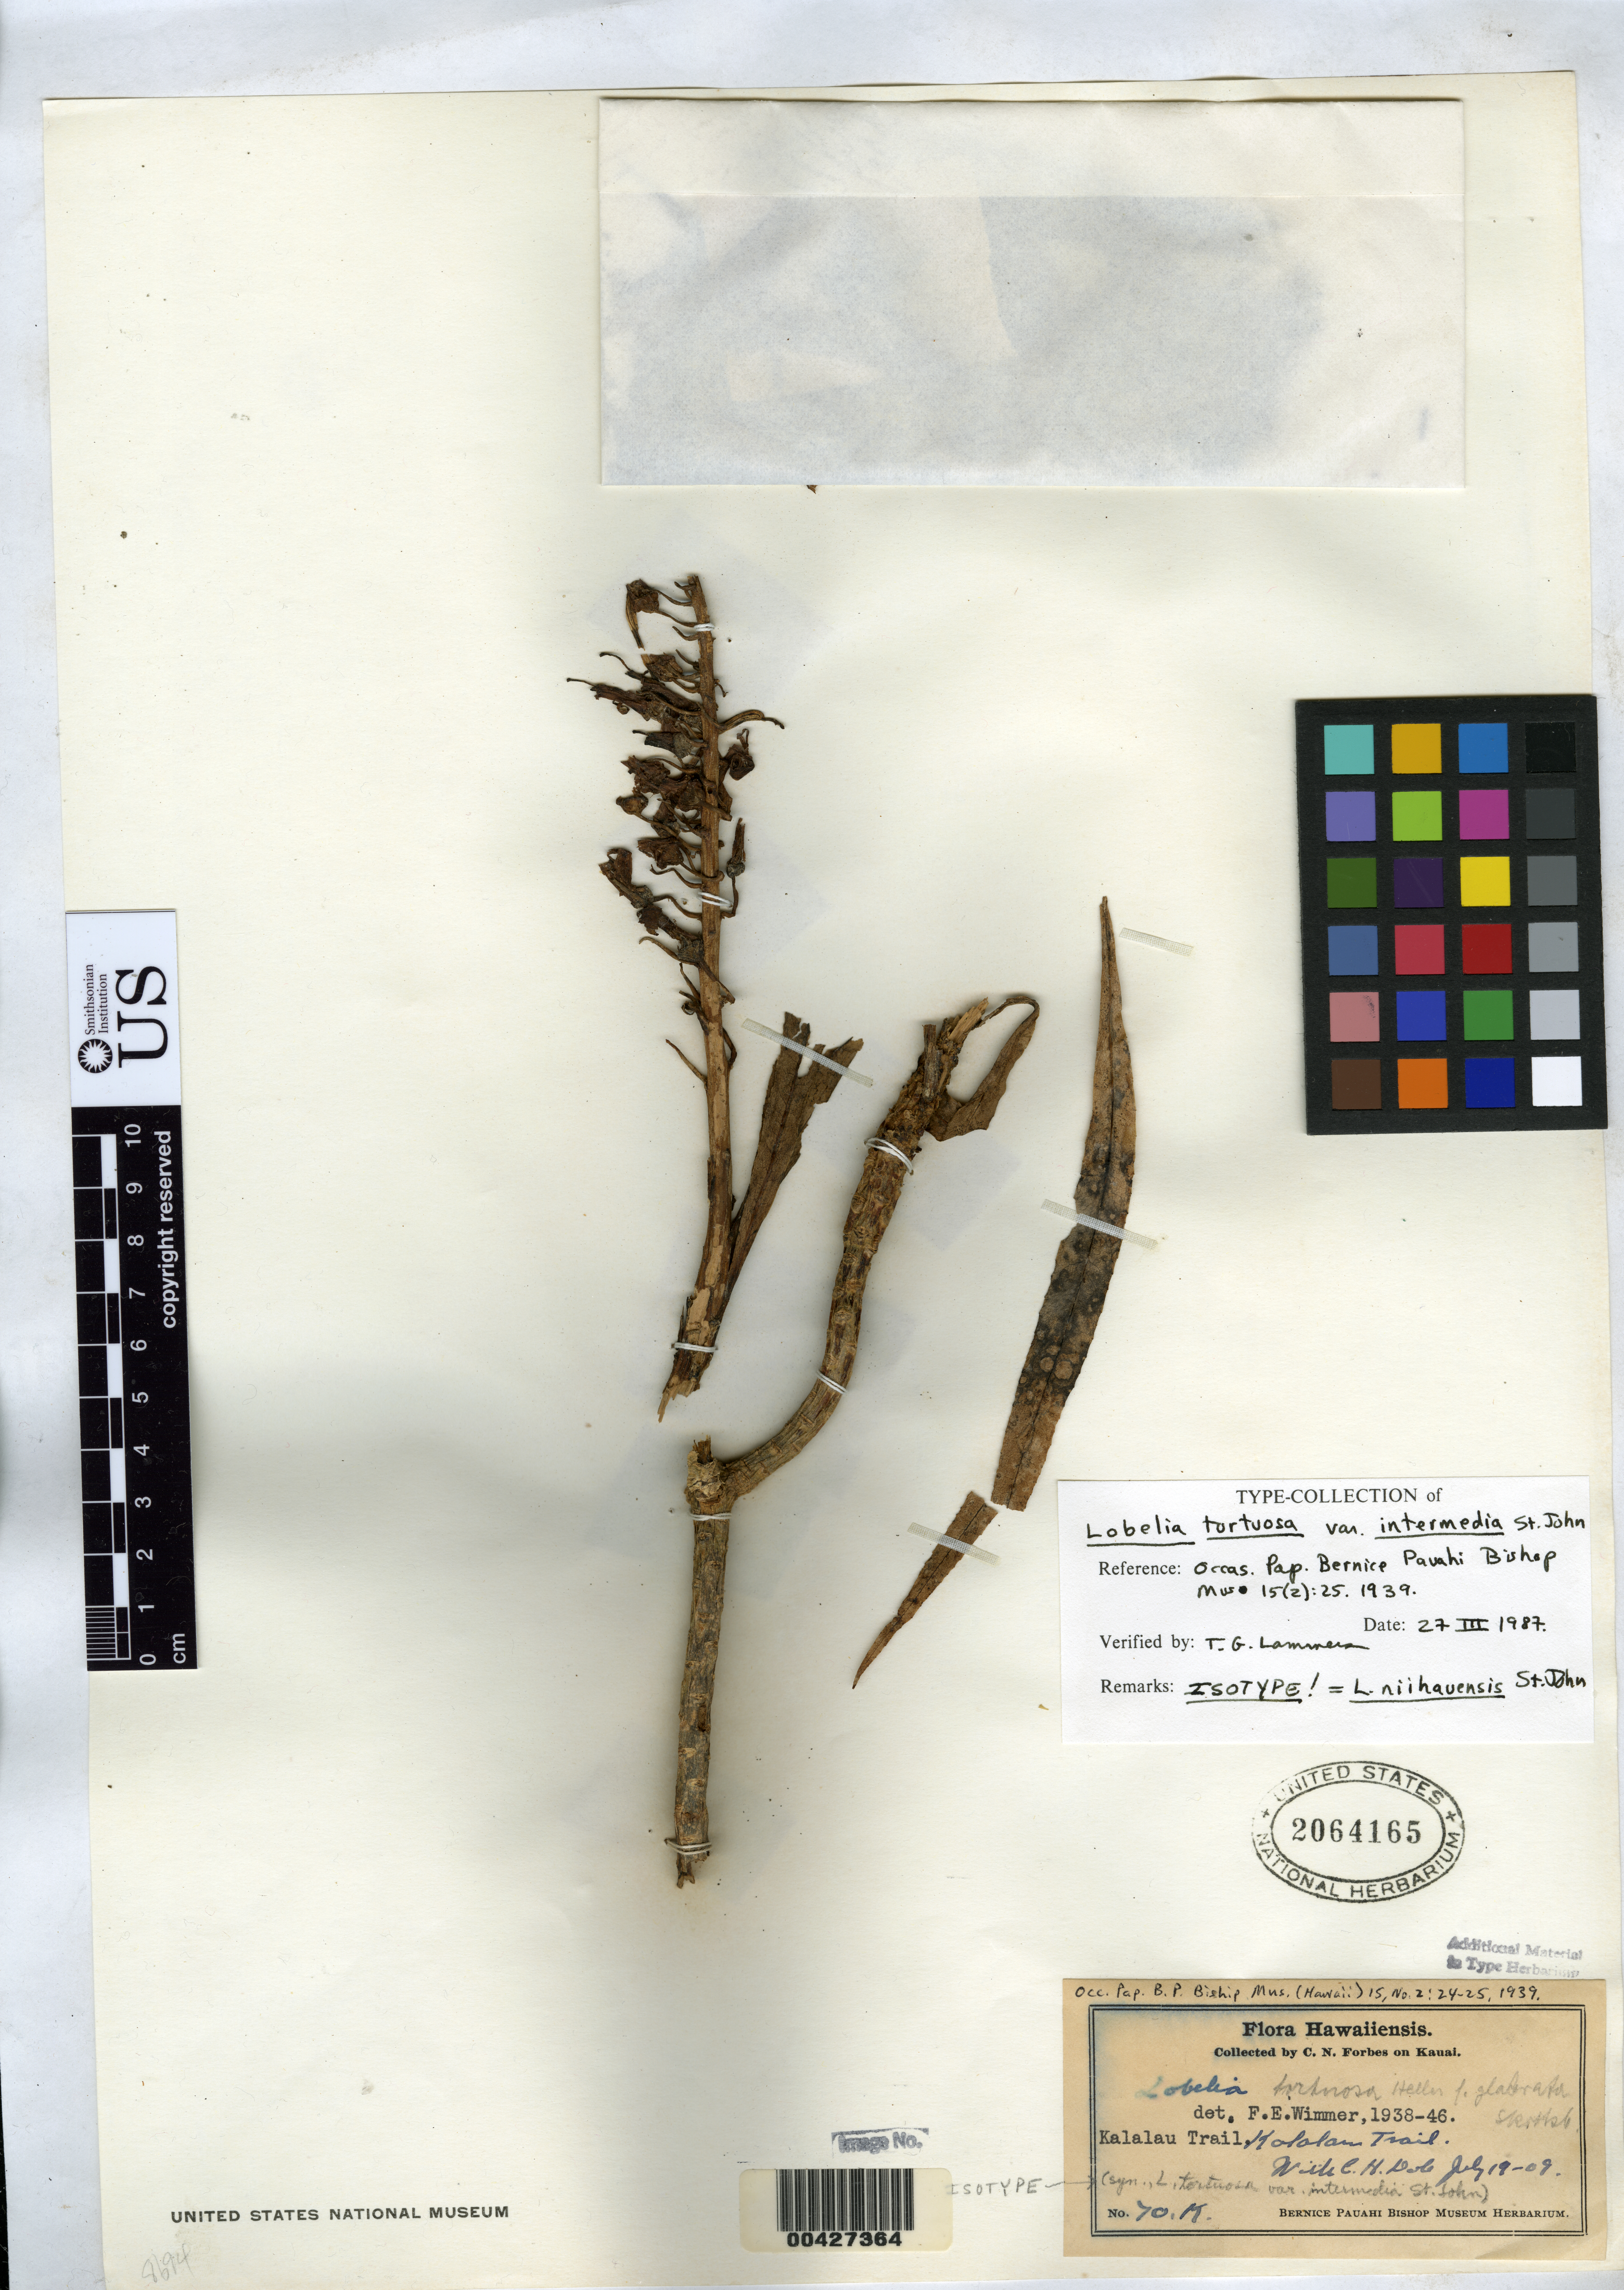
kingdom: Plantae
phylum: Tracheophyta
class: Magnoliopsida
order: Asterales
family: Campanulaceae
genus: Lobelia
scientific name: Lobelia tortuosa var. intermedia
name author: H. St. John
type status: Isotype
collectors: C. N. Forbes & C. Dole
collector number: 70.K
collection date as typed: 19 Jul 1909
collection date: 1909-07-19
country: United States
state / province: Hawaii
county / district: Kauai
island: Kaua'i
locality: Kalalau Trail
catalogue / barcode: US 2064165